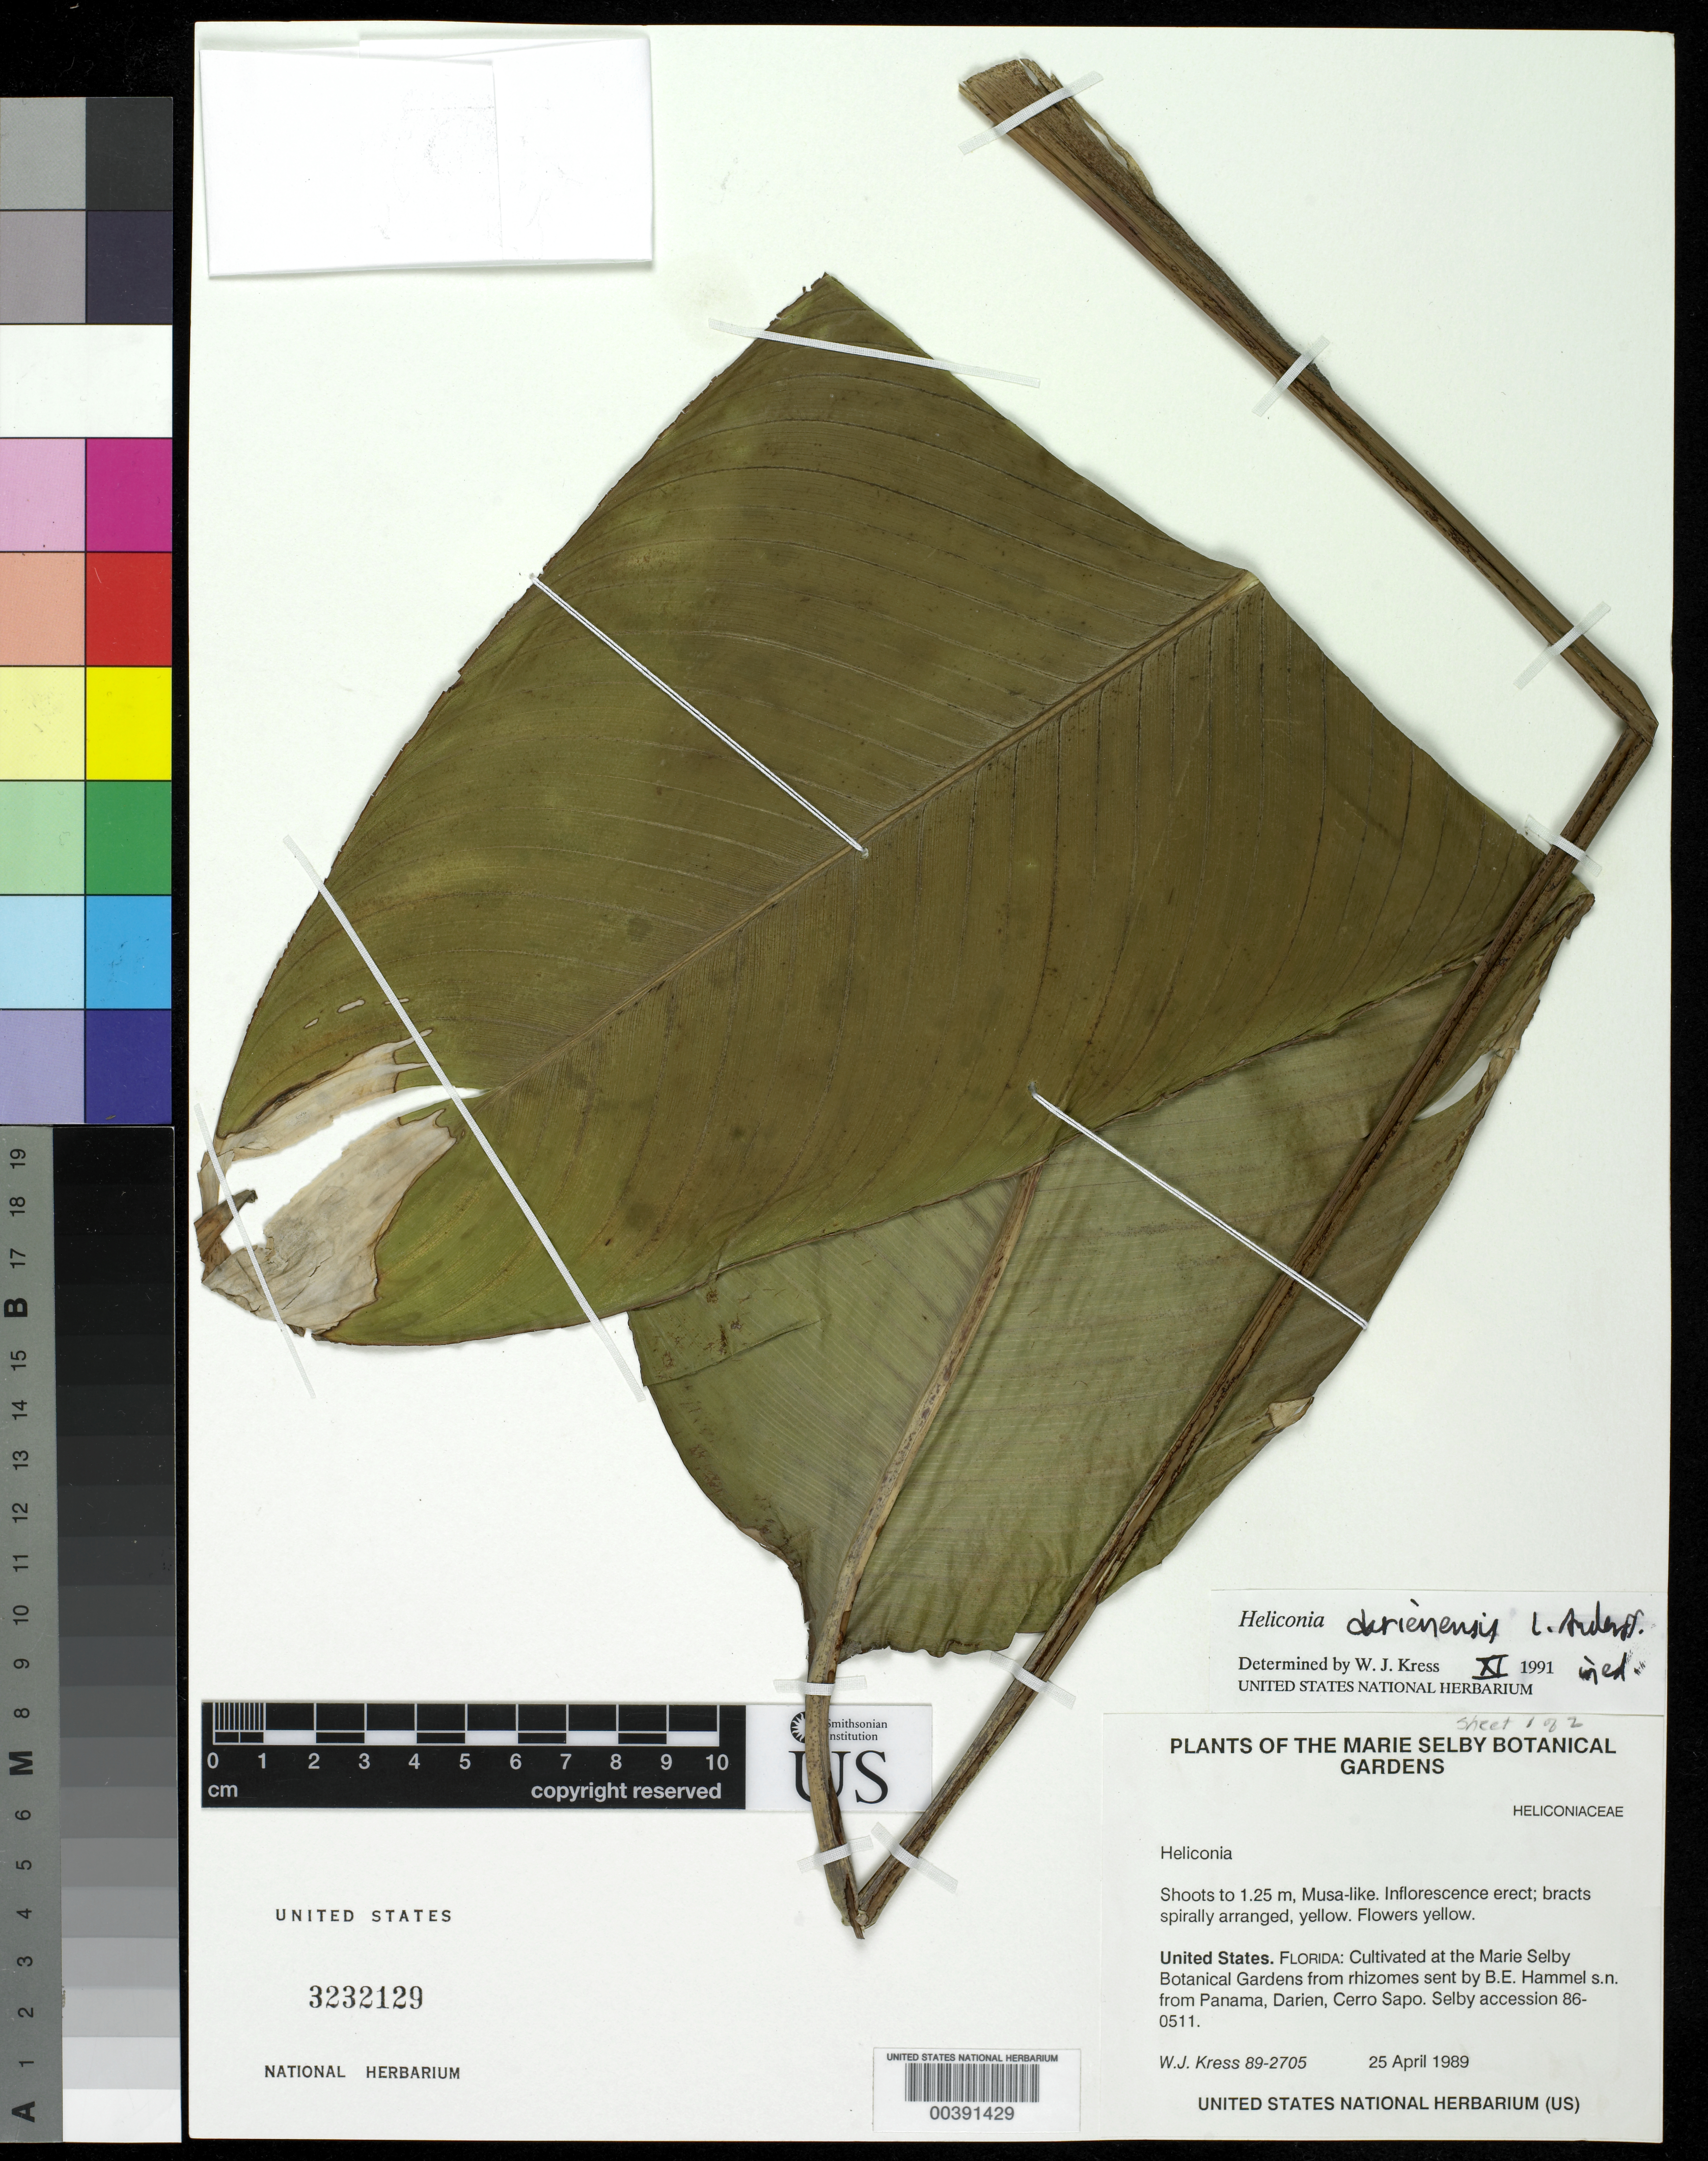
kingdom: Plantae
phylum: Tracheophyta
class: Liliopsida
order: Zingiberales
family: Heliconiaceae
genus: Heliconia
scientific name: Heliconia darienensis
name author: L. Andersson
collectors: W. J. Kress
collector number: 89-2705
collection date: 1989-04-25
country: United States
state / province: Florida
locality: Selby Botanical Gardens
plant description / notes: Originally colleacted by B.E. Hammel s.n. in Cerro Sapo, Darien, Panama and donated to Selby Gardens accession # 86-0511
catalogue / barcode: US 3232129